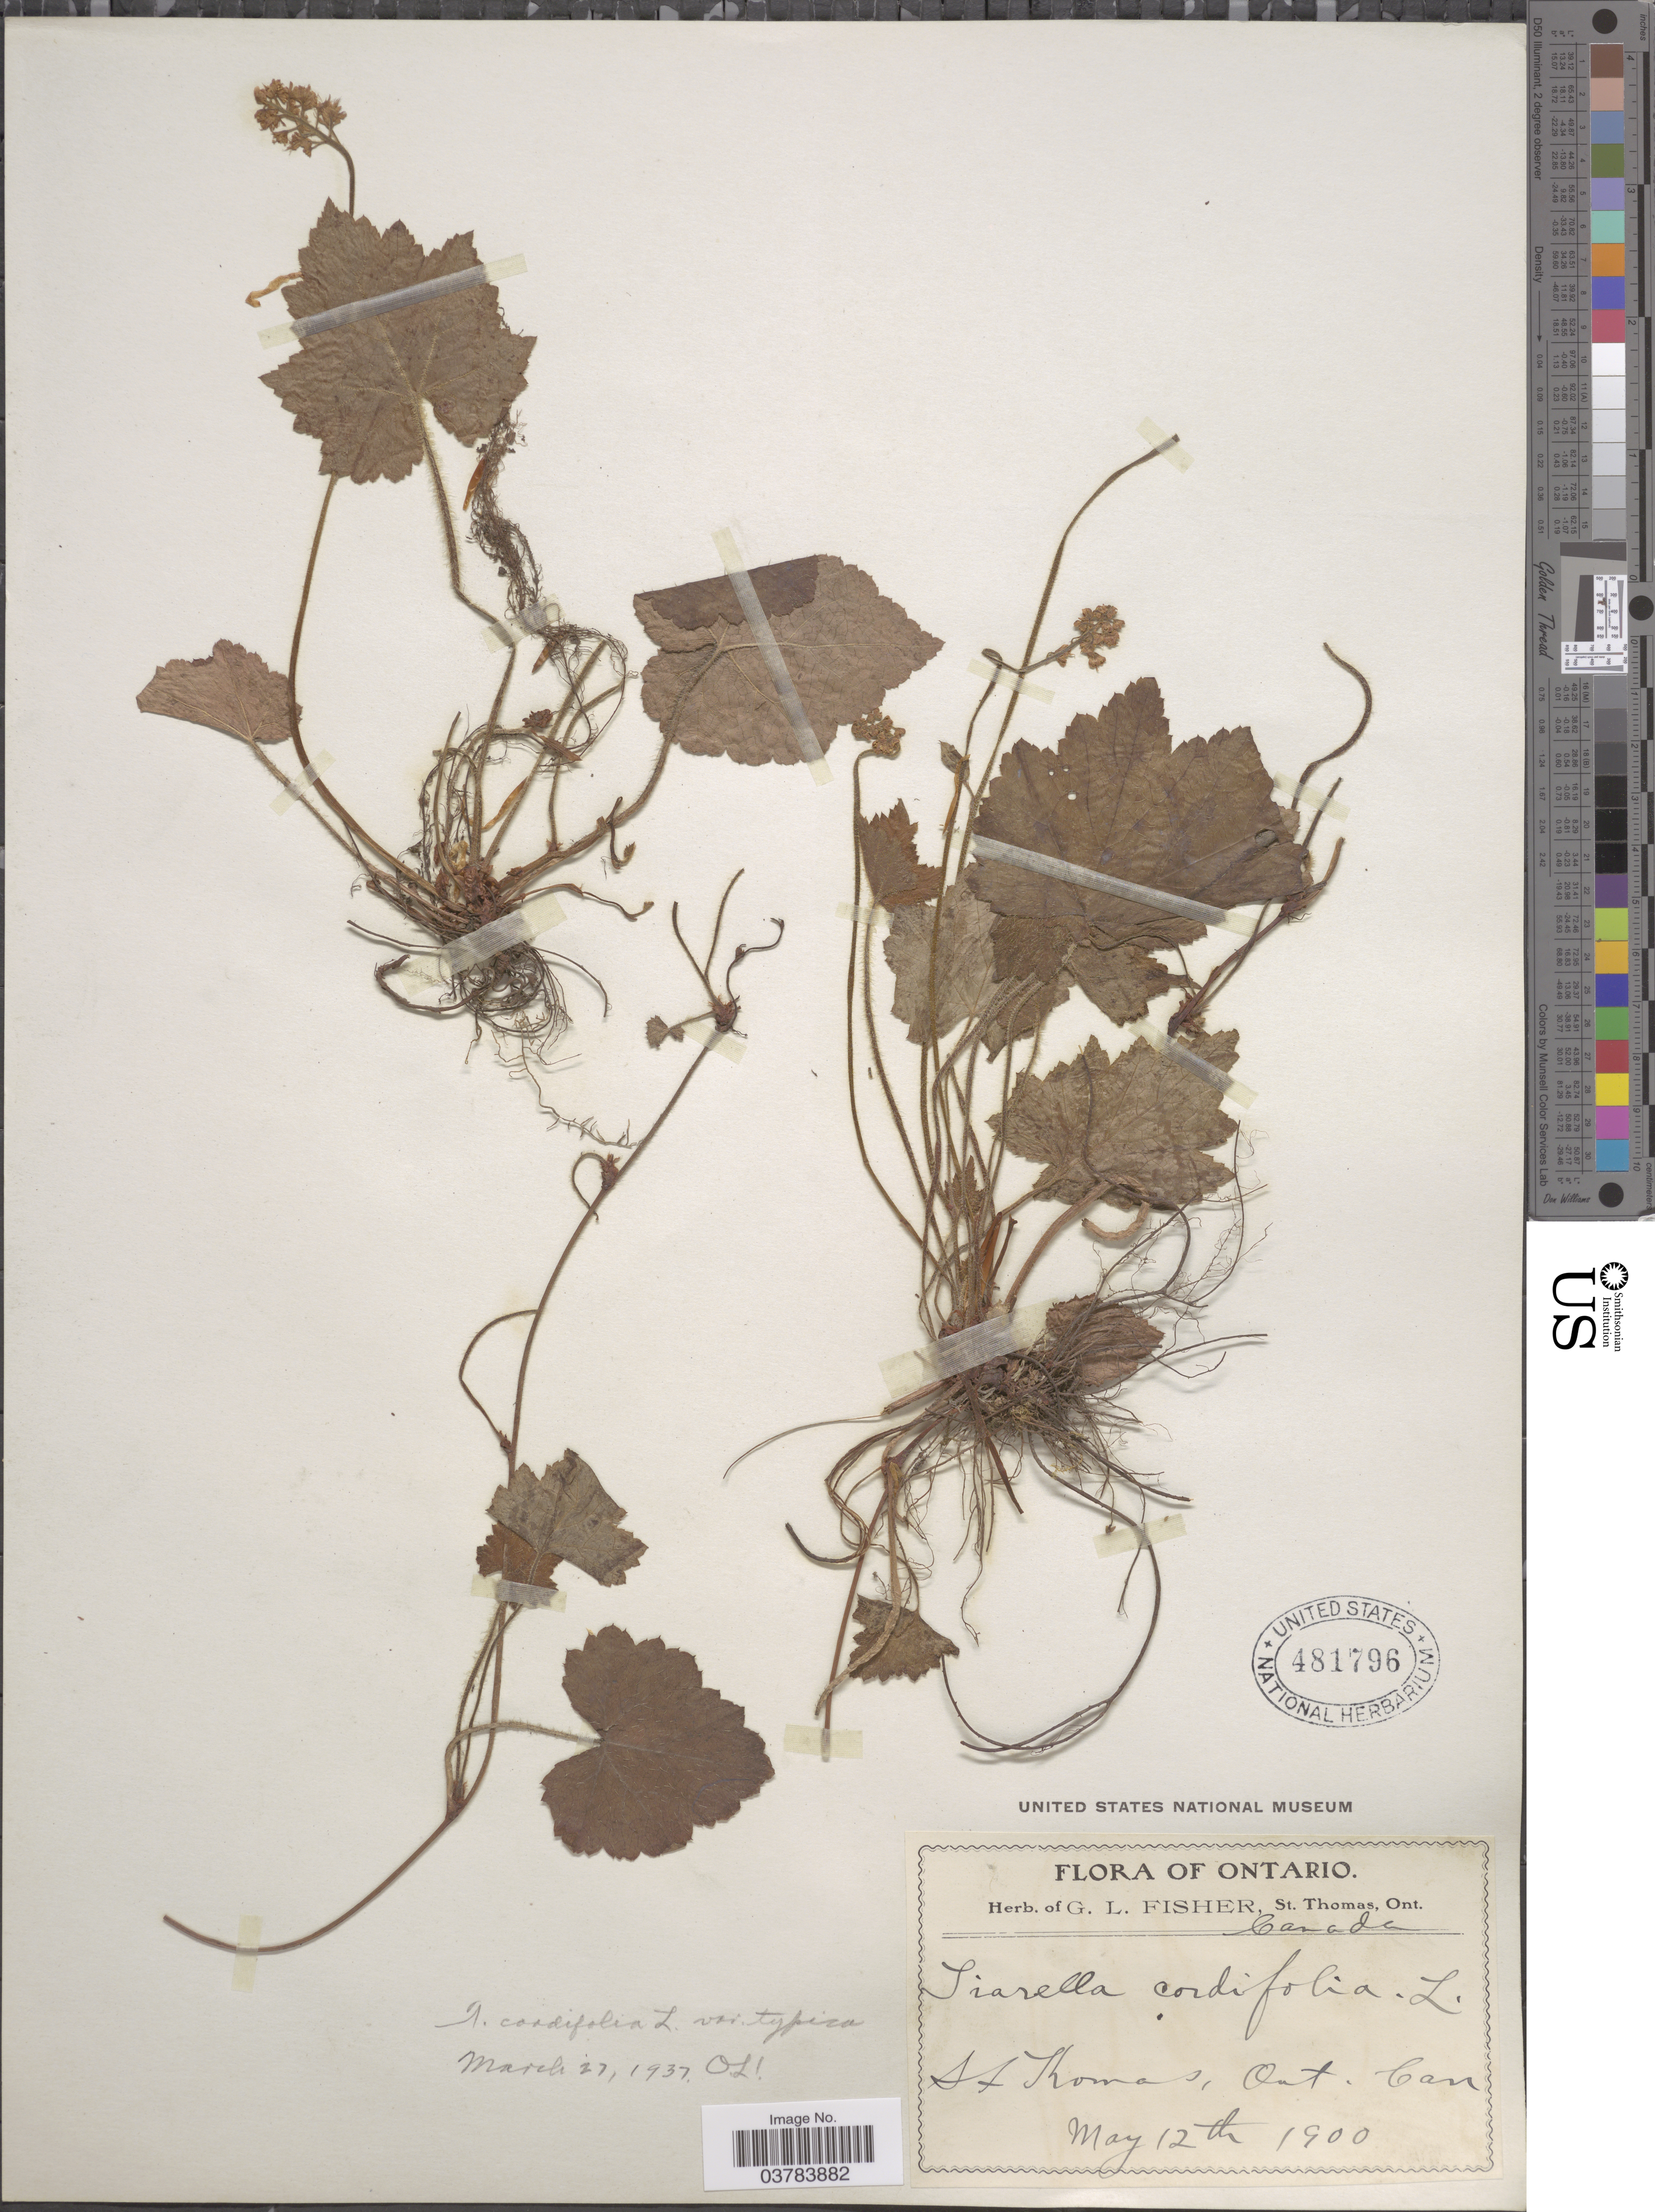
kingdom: Plantae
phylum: Tracheophyta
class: Magnoliopsida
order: Saxifragales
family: Saxifragaceae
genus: Tiarella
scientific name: Tiarella cordifolia var. typica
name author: Lakela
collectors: ex herb. Geo L. Fisher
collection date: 1900-05-12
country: Canada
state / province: Ontario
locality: St Thomas.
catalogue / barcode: US 481796